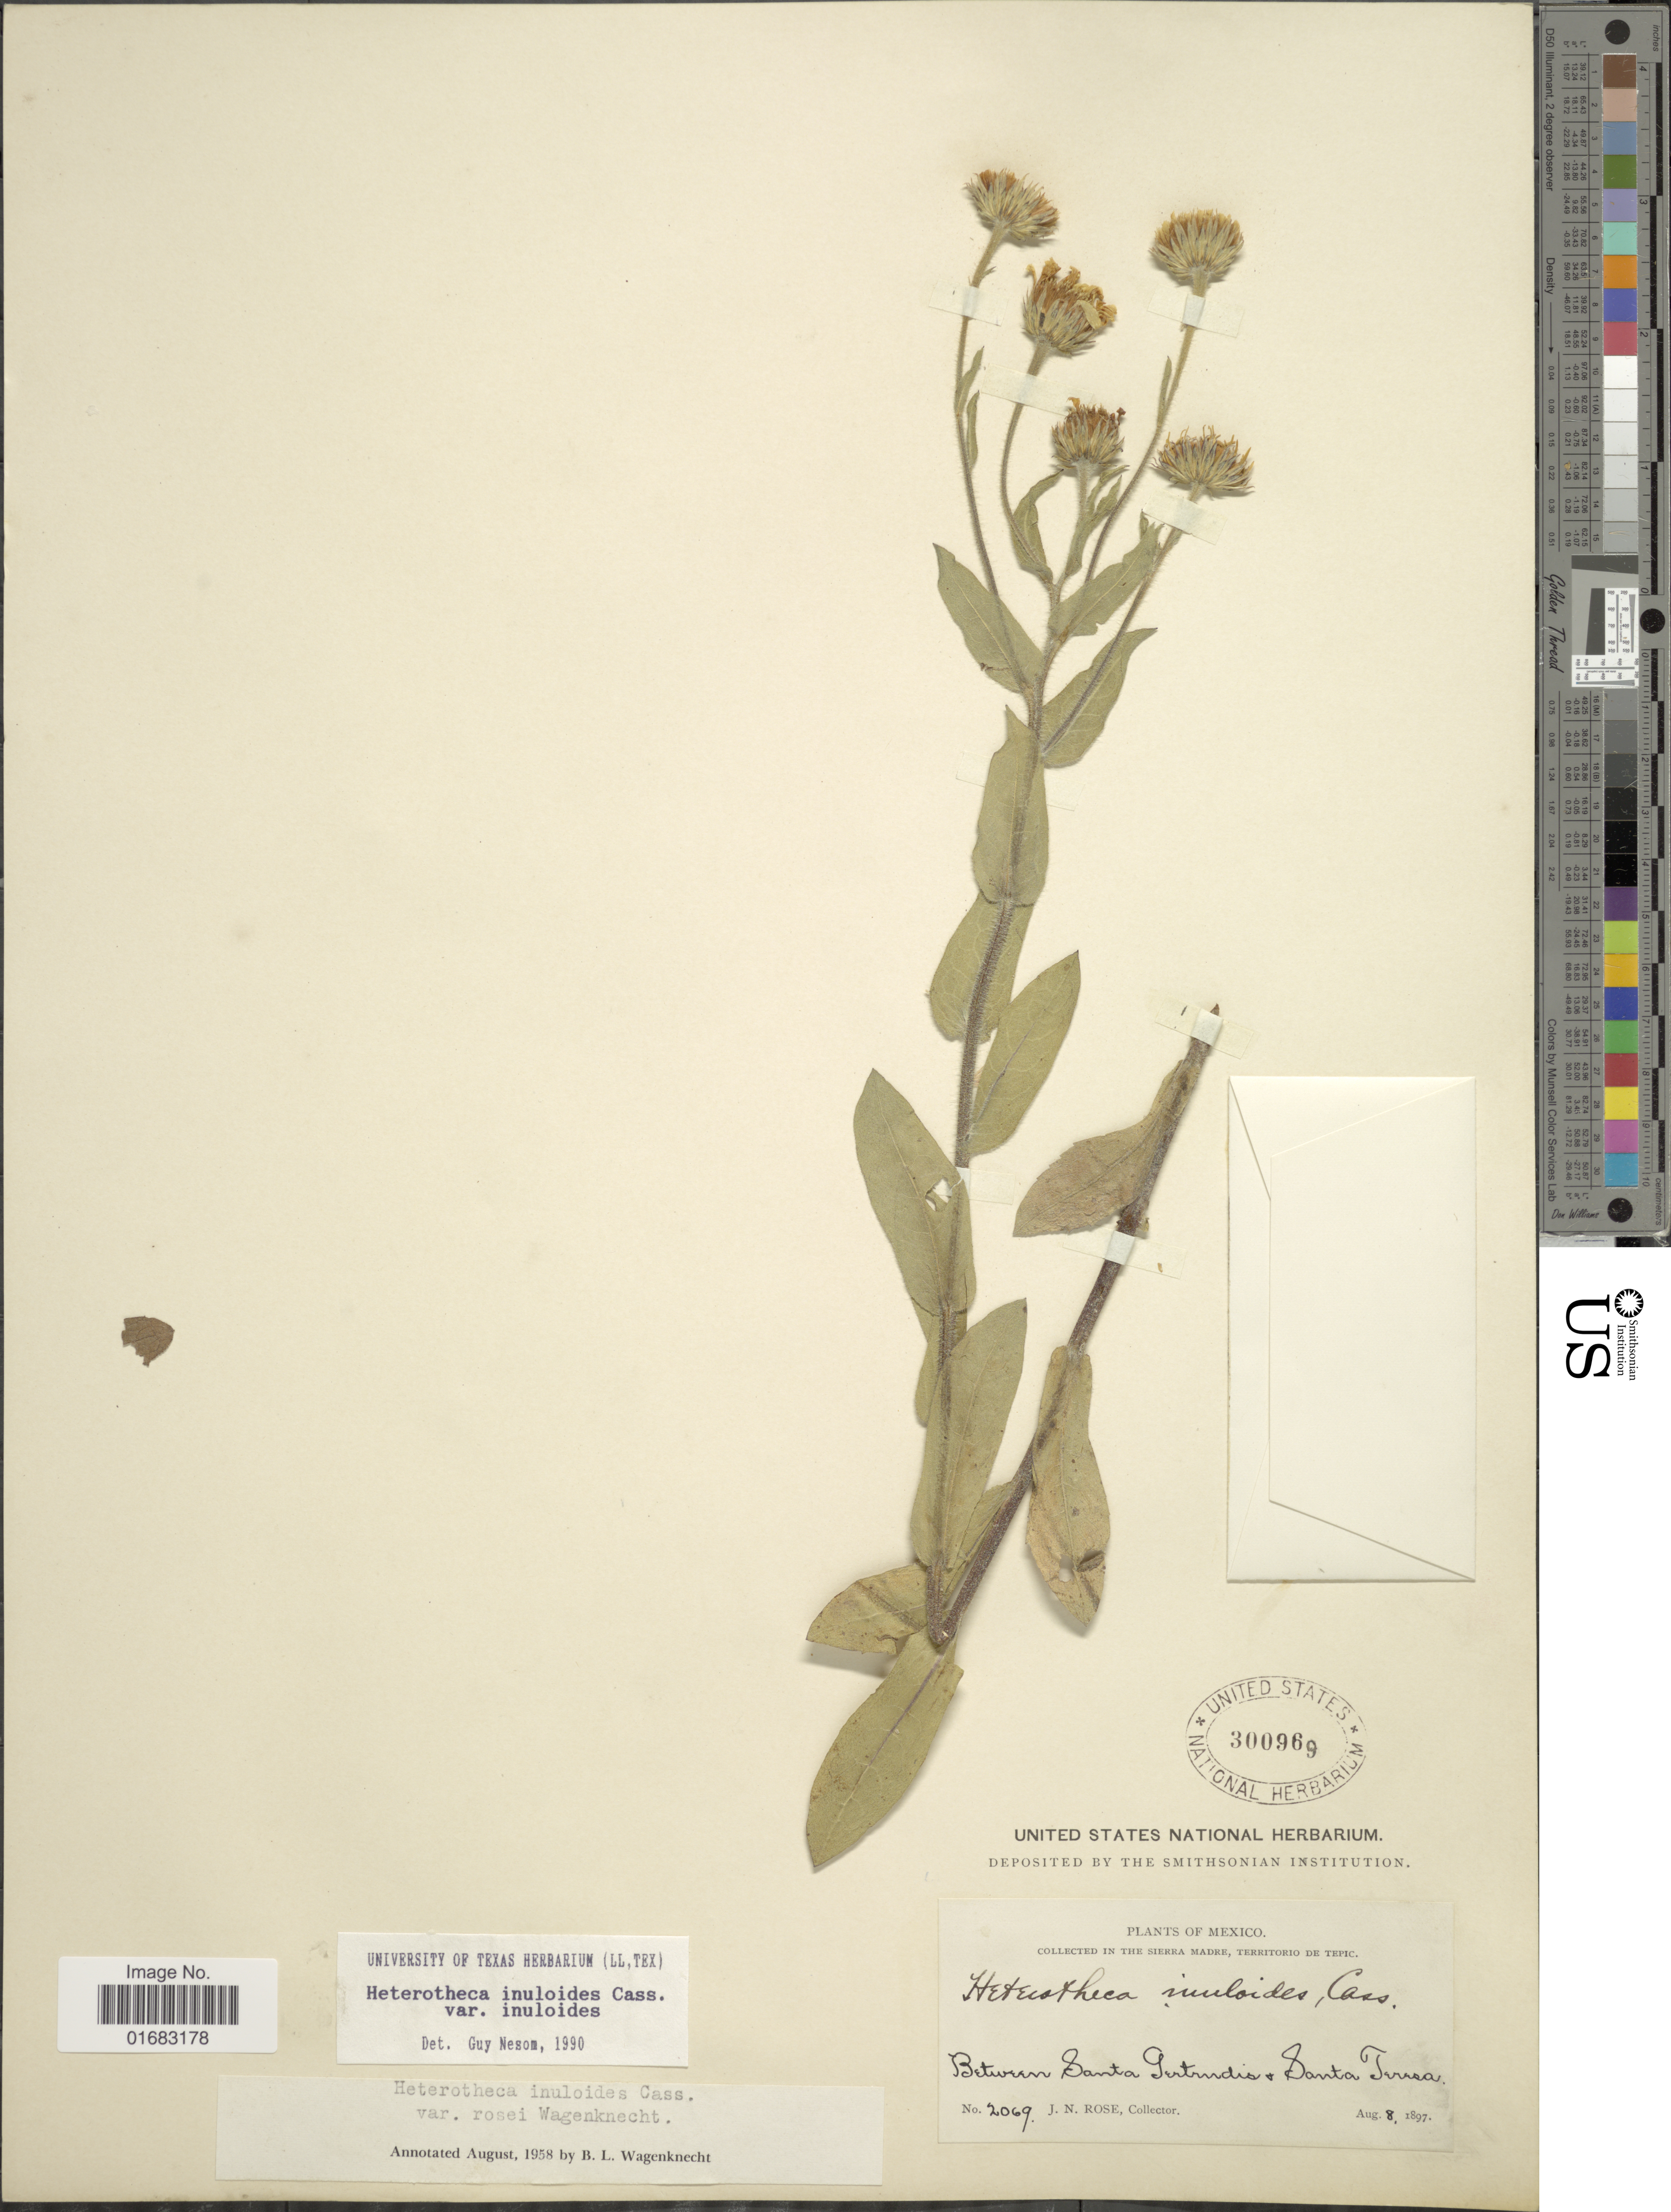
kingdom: Plantae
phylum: Tracheophyta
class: Magnoliopsida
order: Asterales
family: Asteraceae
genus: Heterotheca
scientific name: Heterotheca inuloides var. inuloides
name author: Cass.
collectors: J. N. Rose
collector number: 2069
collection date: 1897-08-08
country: Mexico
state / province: México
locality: México. in the Sierra Madre, Territorio de Tepic. Between Santa Gertrudis + Santa Teresa.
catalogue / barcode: US 300969